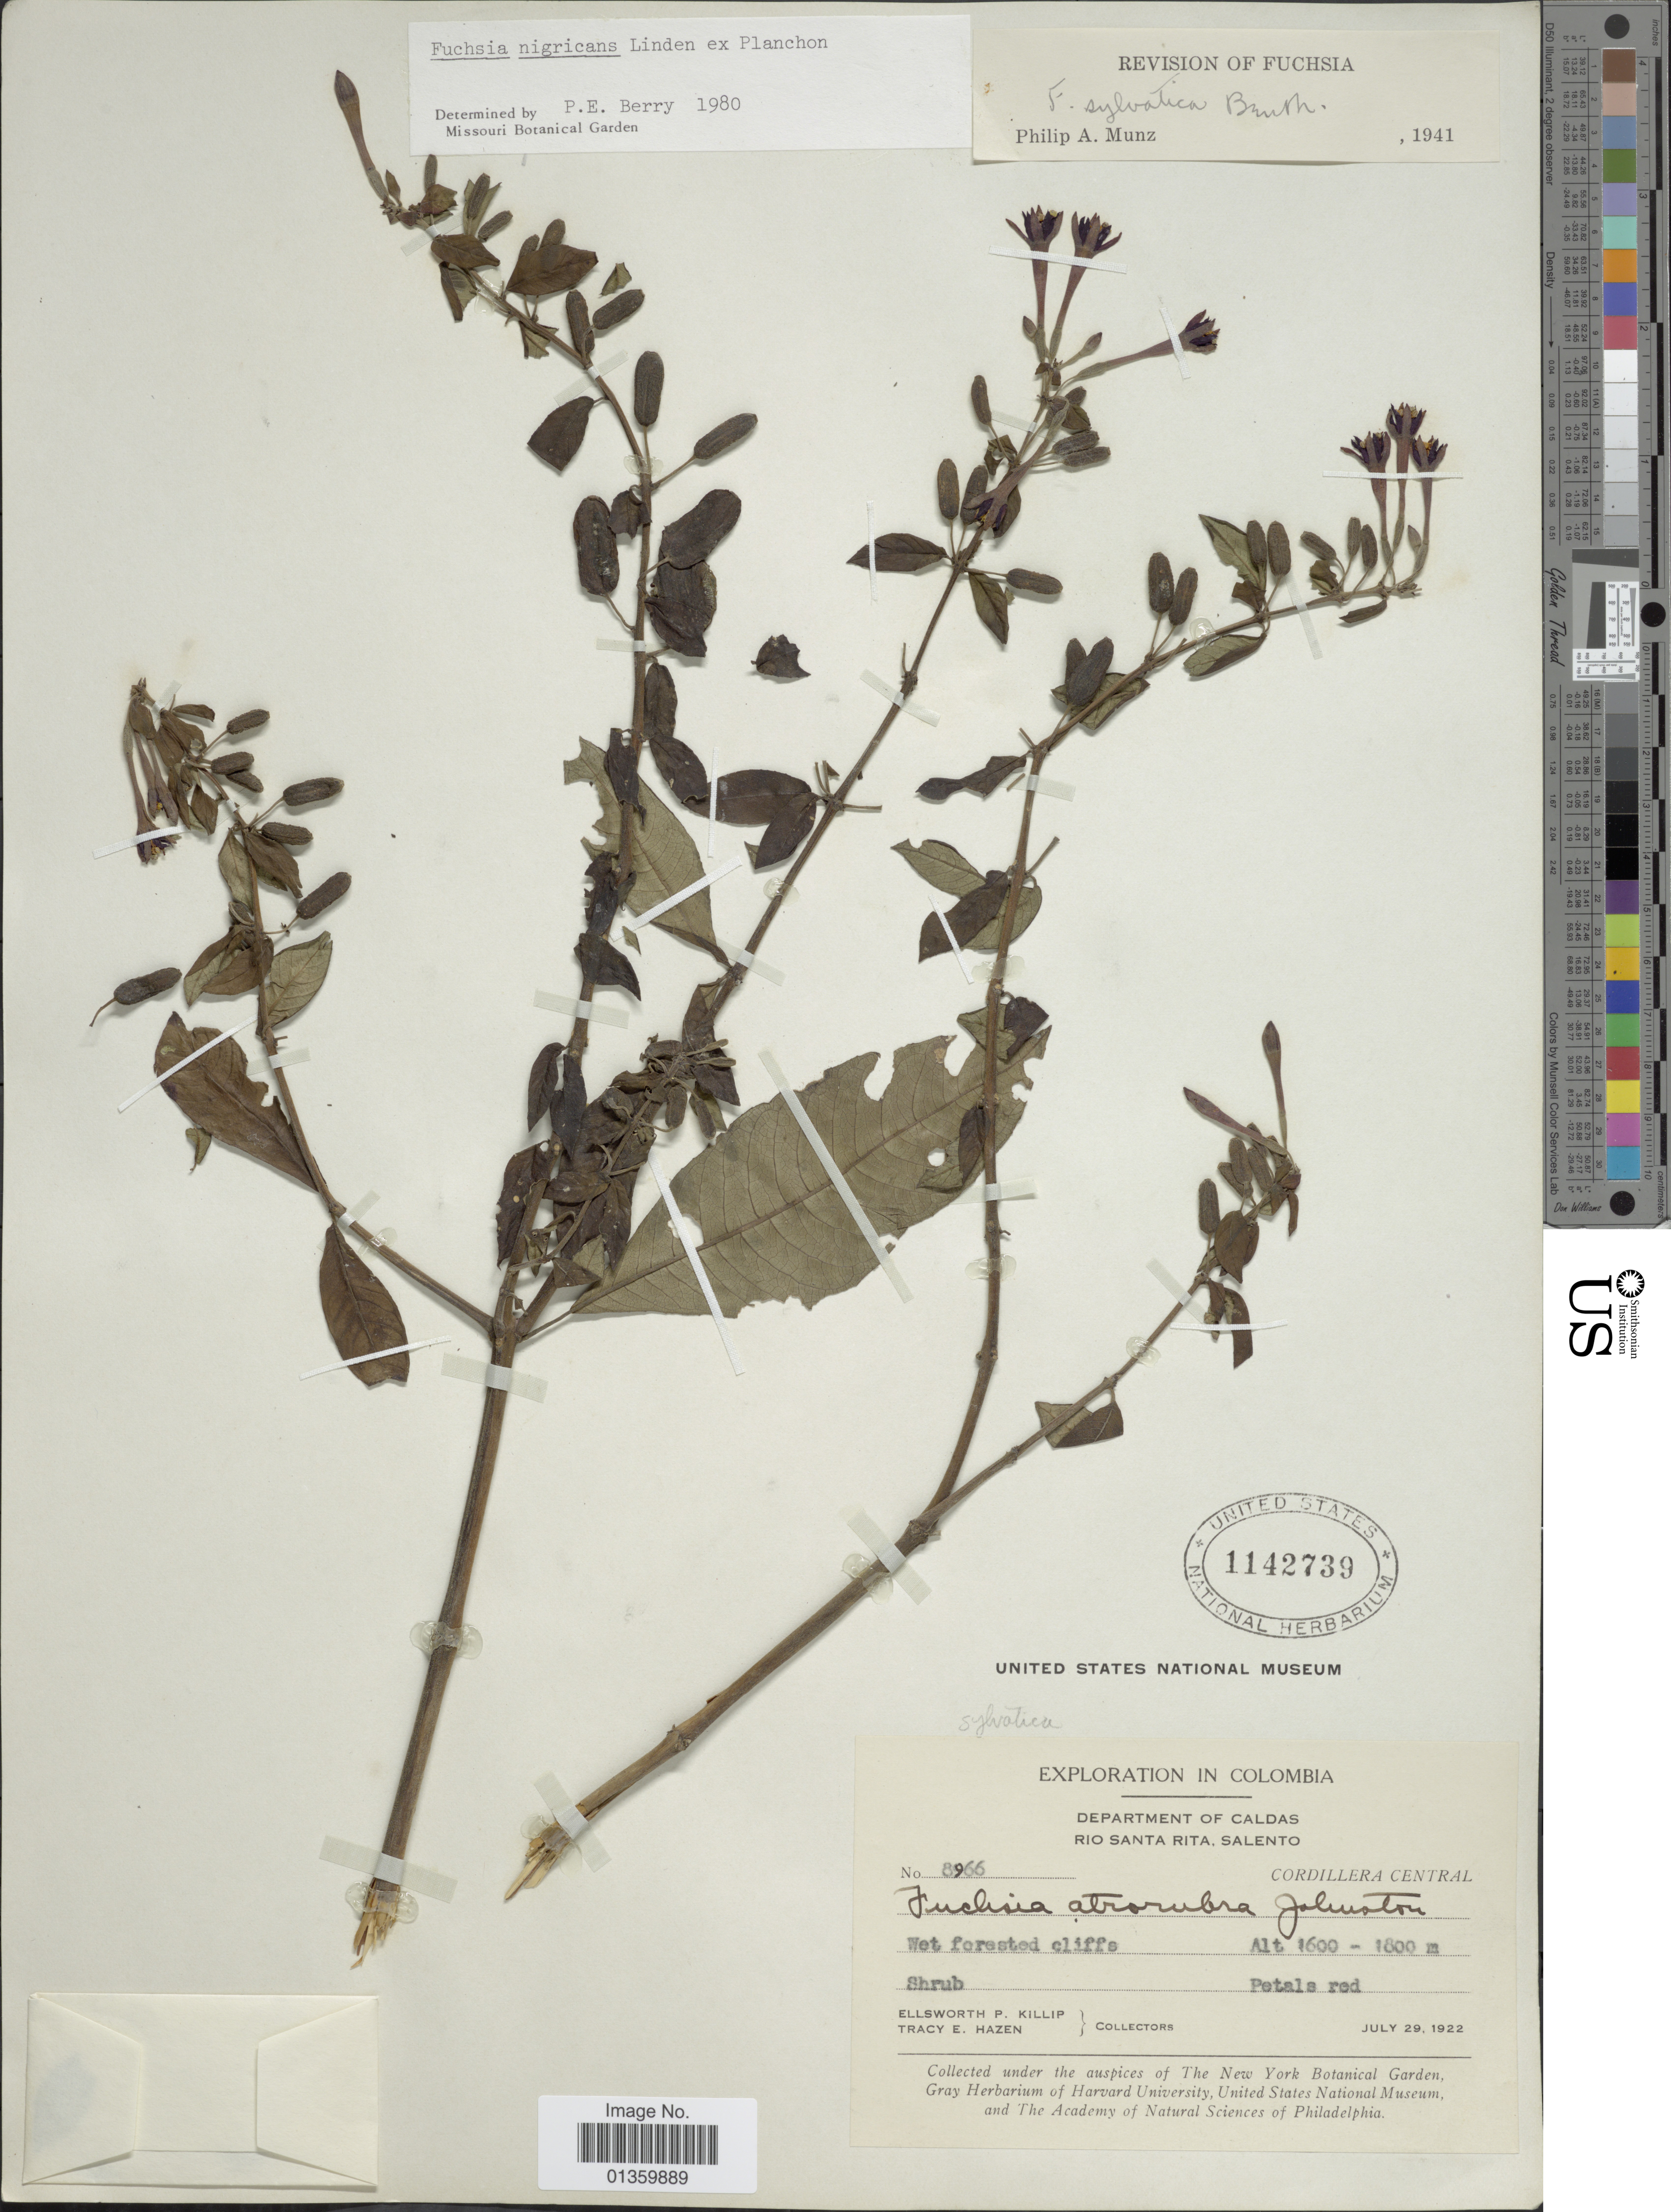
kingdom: Plantae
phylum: Tracheophyta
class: Magnoliopsida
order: Myrtales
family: Onagraceae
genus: Fuchsia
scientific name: Fuchsia nigricans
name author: Linden ex Planch.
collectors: E. P. Killip & T. E. Hazen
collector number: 8966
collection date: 1922-07-29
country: Colombia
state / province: Caldas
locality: Rio Santa Rita, Salento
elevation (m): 1600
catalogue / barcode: US 1142739